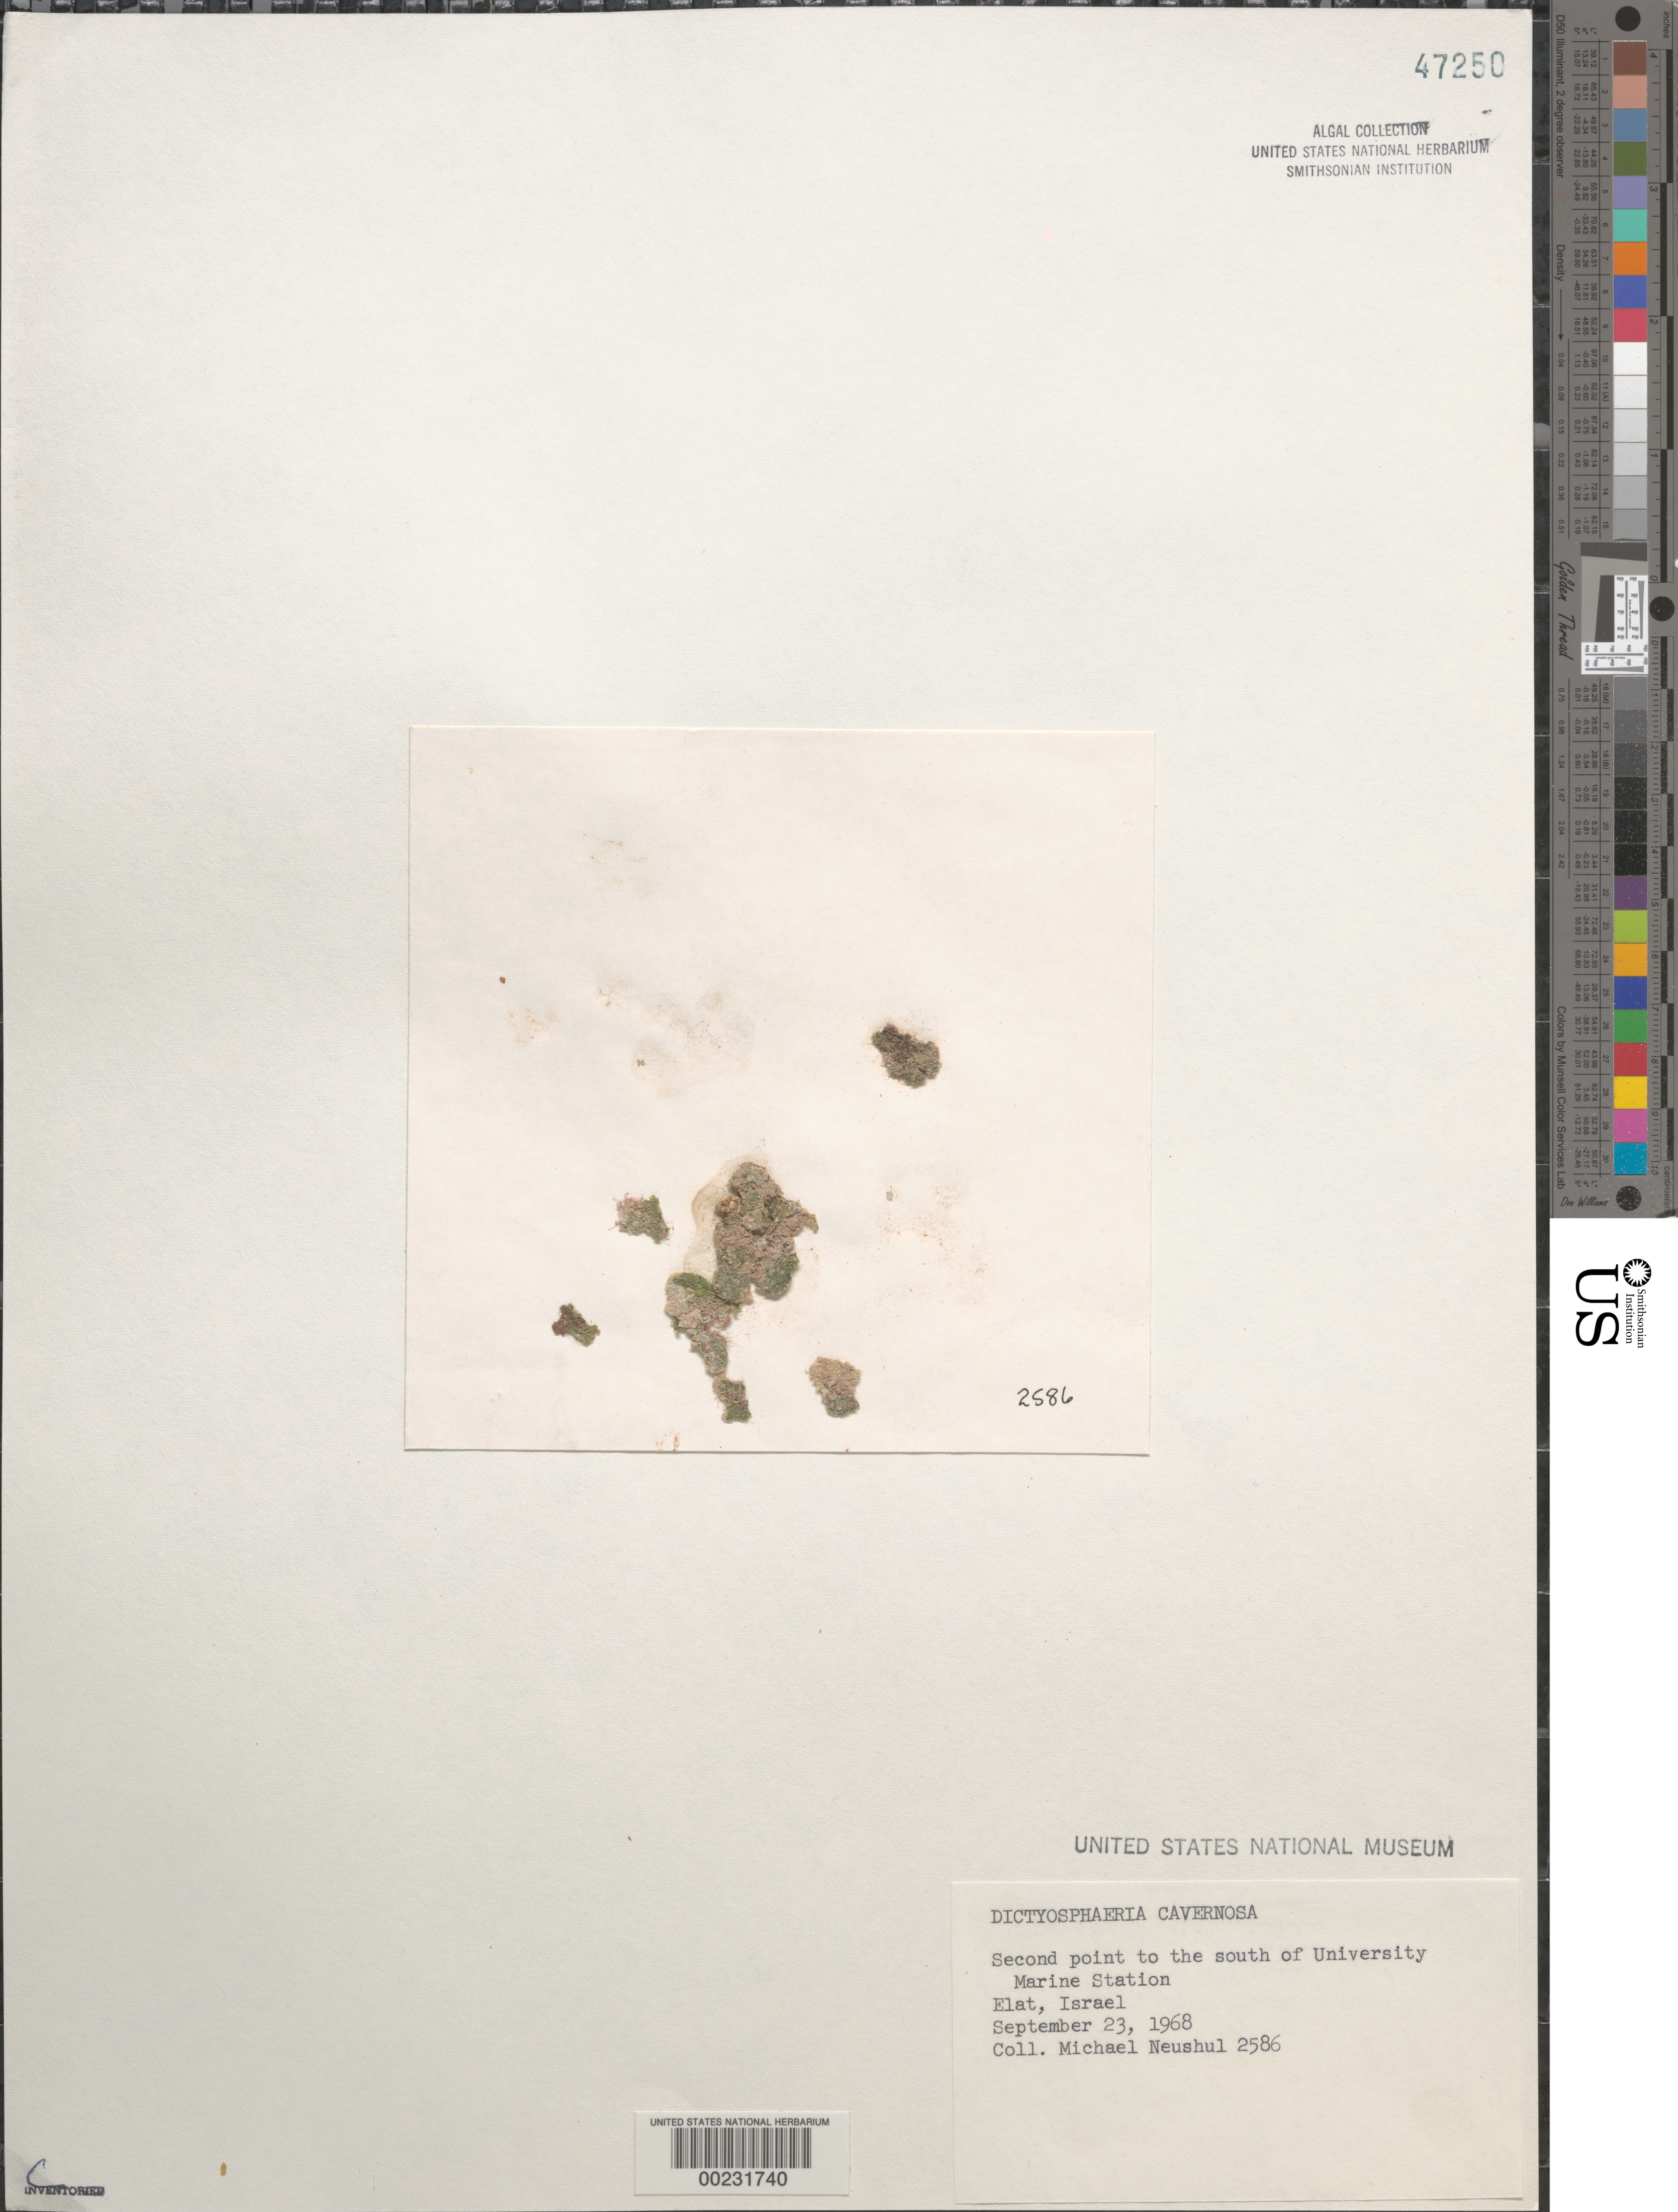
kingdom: Plantae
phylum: Chlorophyta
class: Ulvophyceae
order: Siphonocladales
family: Siphonocladaceae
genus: Dictyosphaeria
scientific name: Dictyosphaeria cavernosa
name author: (Forssk.) Børgesen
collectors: M. Neushul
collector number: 2586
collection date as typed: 23 Sep 1968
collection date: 1968-09-23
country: Israel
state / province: Southern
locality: Elat, south of University marine station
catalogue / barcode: US 47250